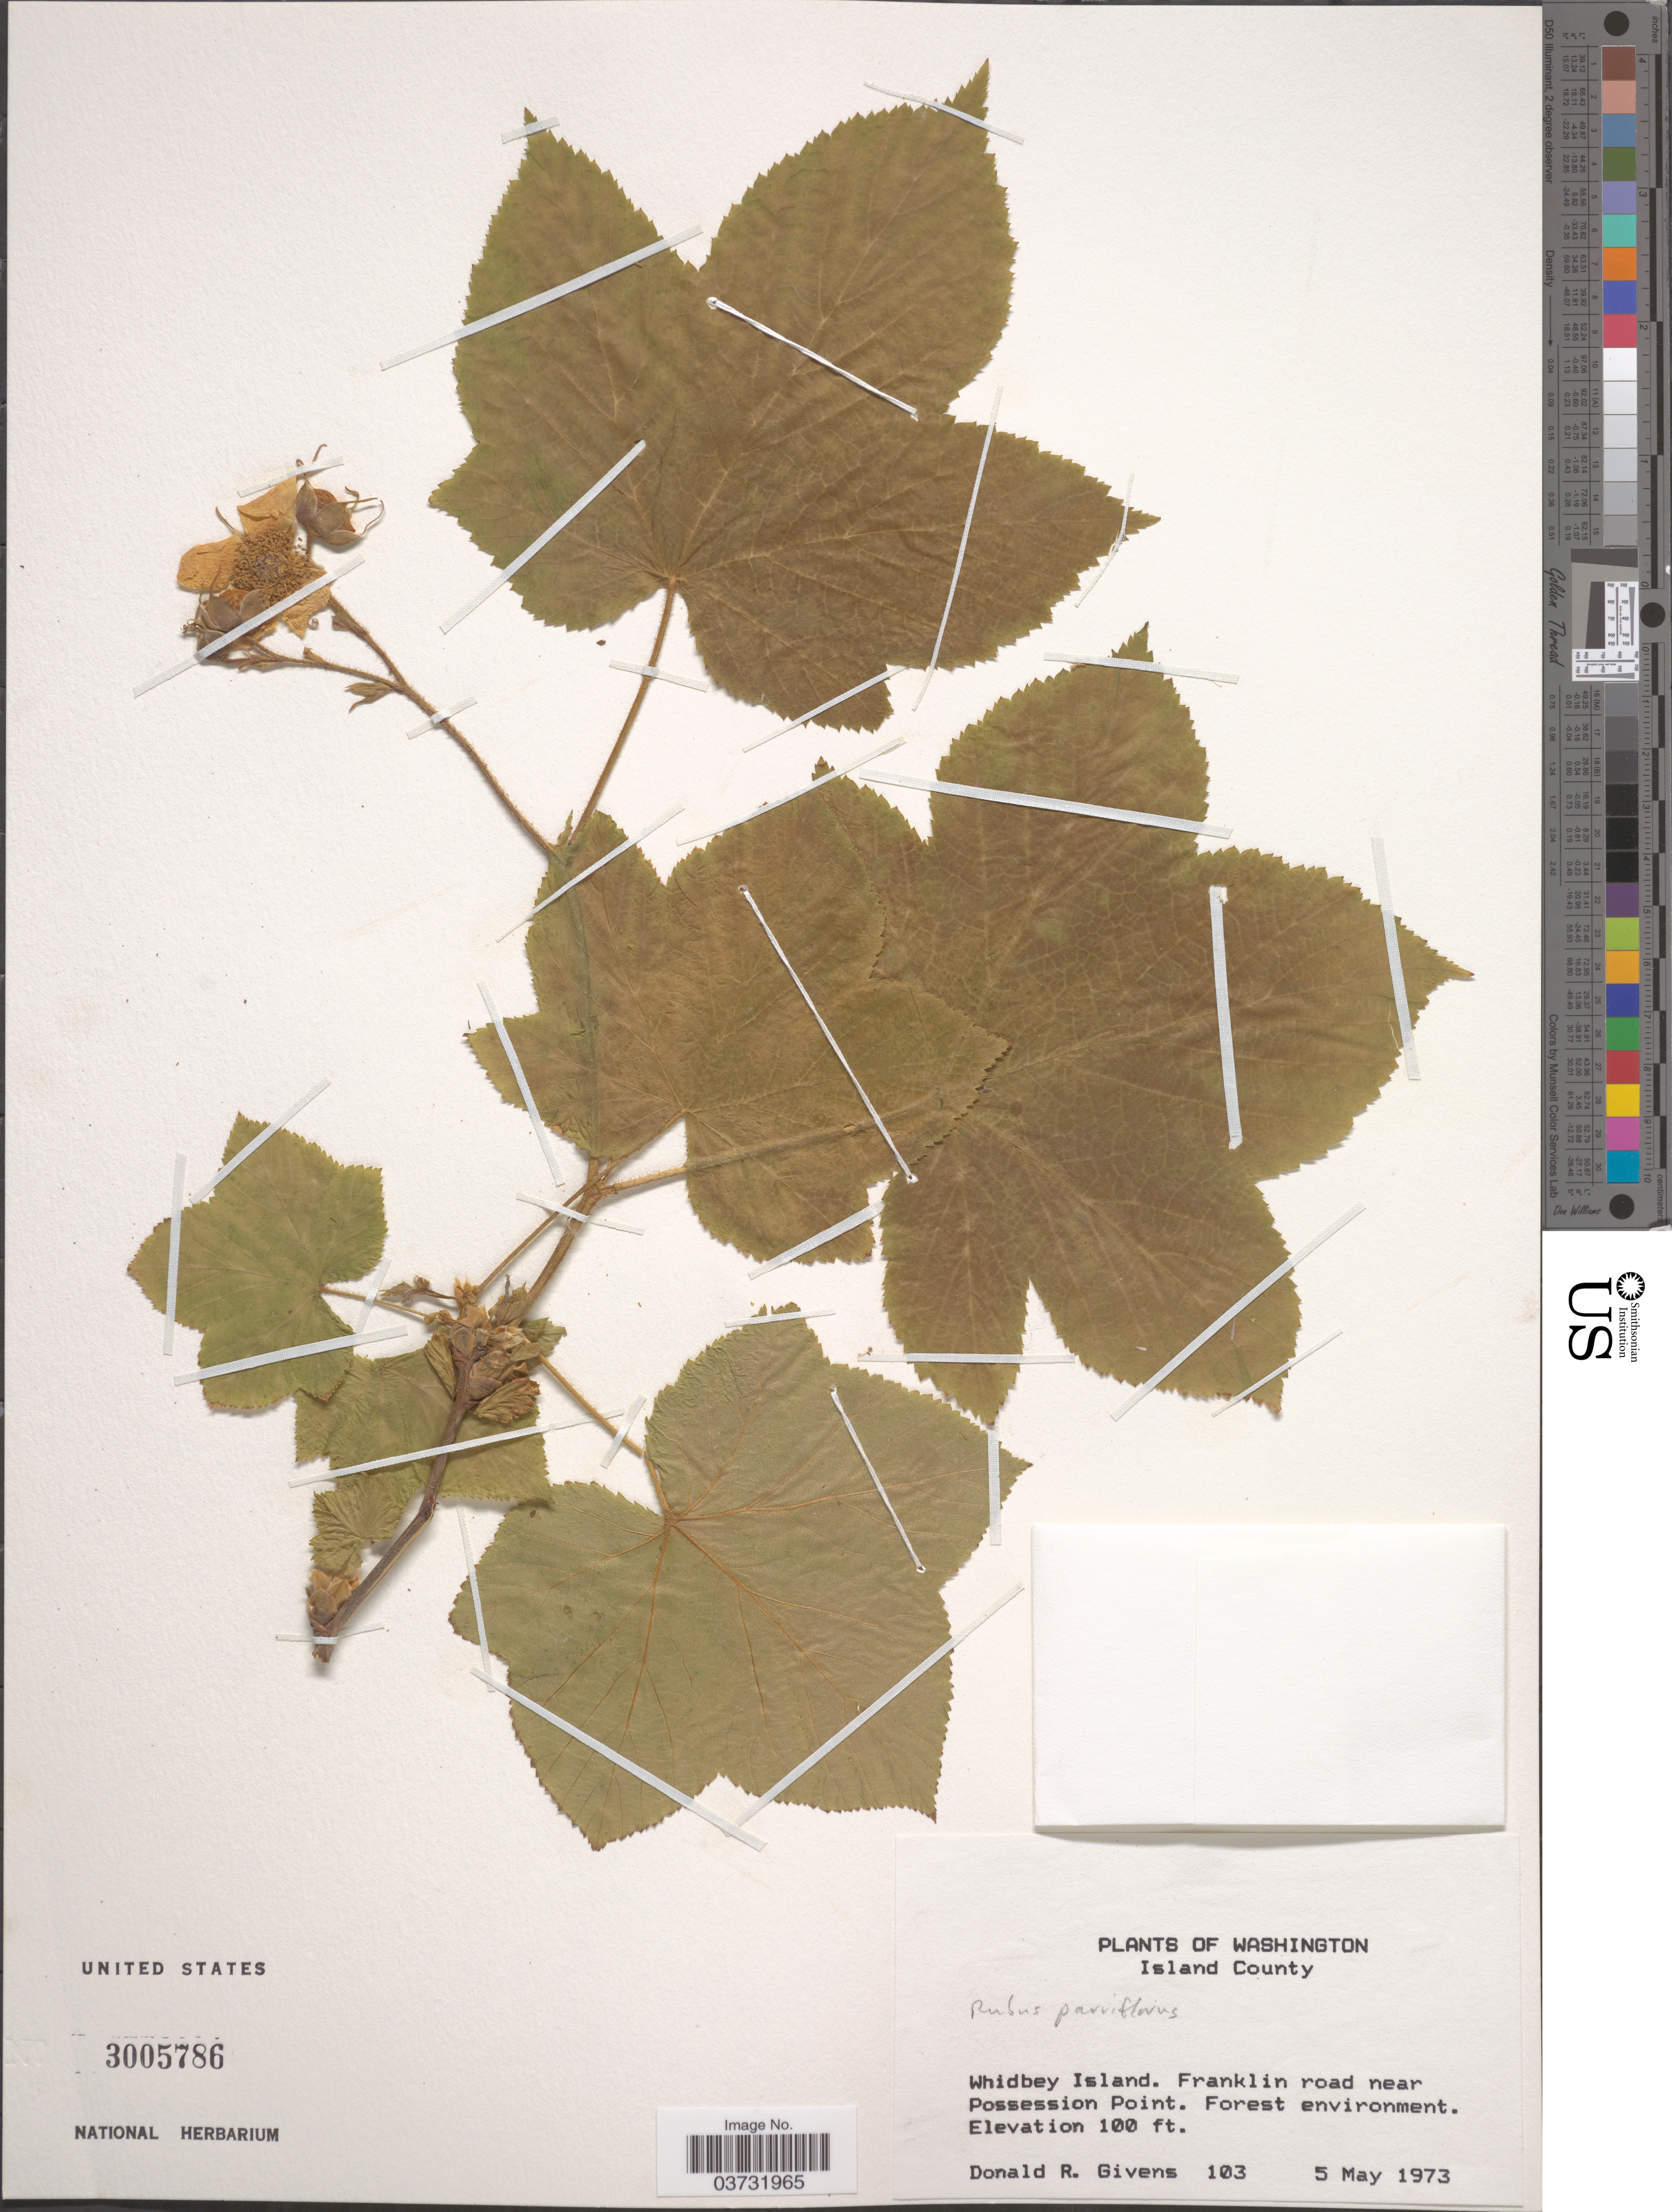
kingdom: Plantae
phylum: Tracheophyta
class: Magnoliopsida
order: Rosales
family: Rosaceae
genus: Rubus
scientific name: Rubus parviflorus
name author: Nutt.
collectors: D. Givens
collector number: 103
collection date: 1973-05-05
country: United States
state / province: Washington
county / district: Island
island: Whidbey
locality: Island County. Whidbey Island. Franklin road near Possession Point. Forest environment.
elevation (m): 30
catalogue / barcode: US 3005786